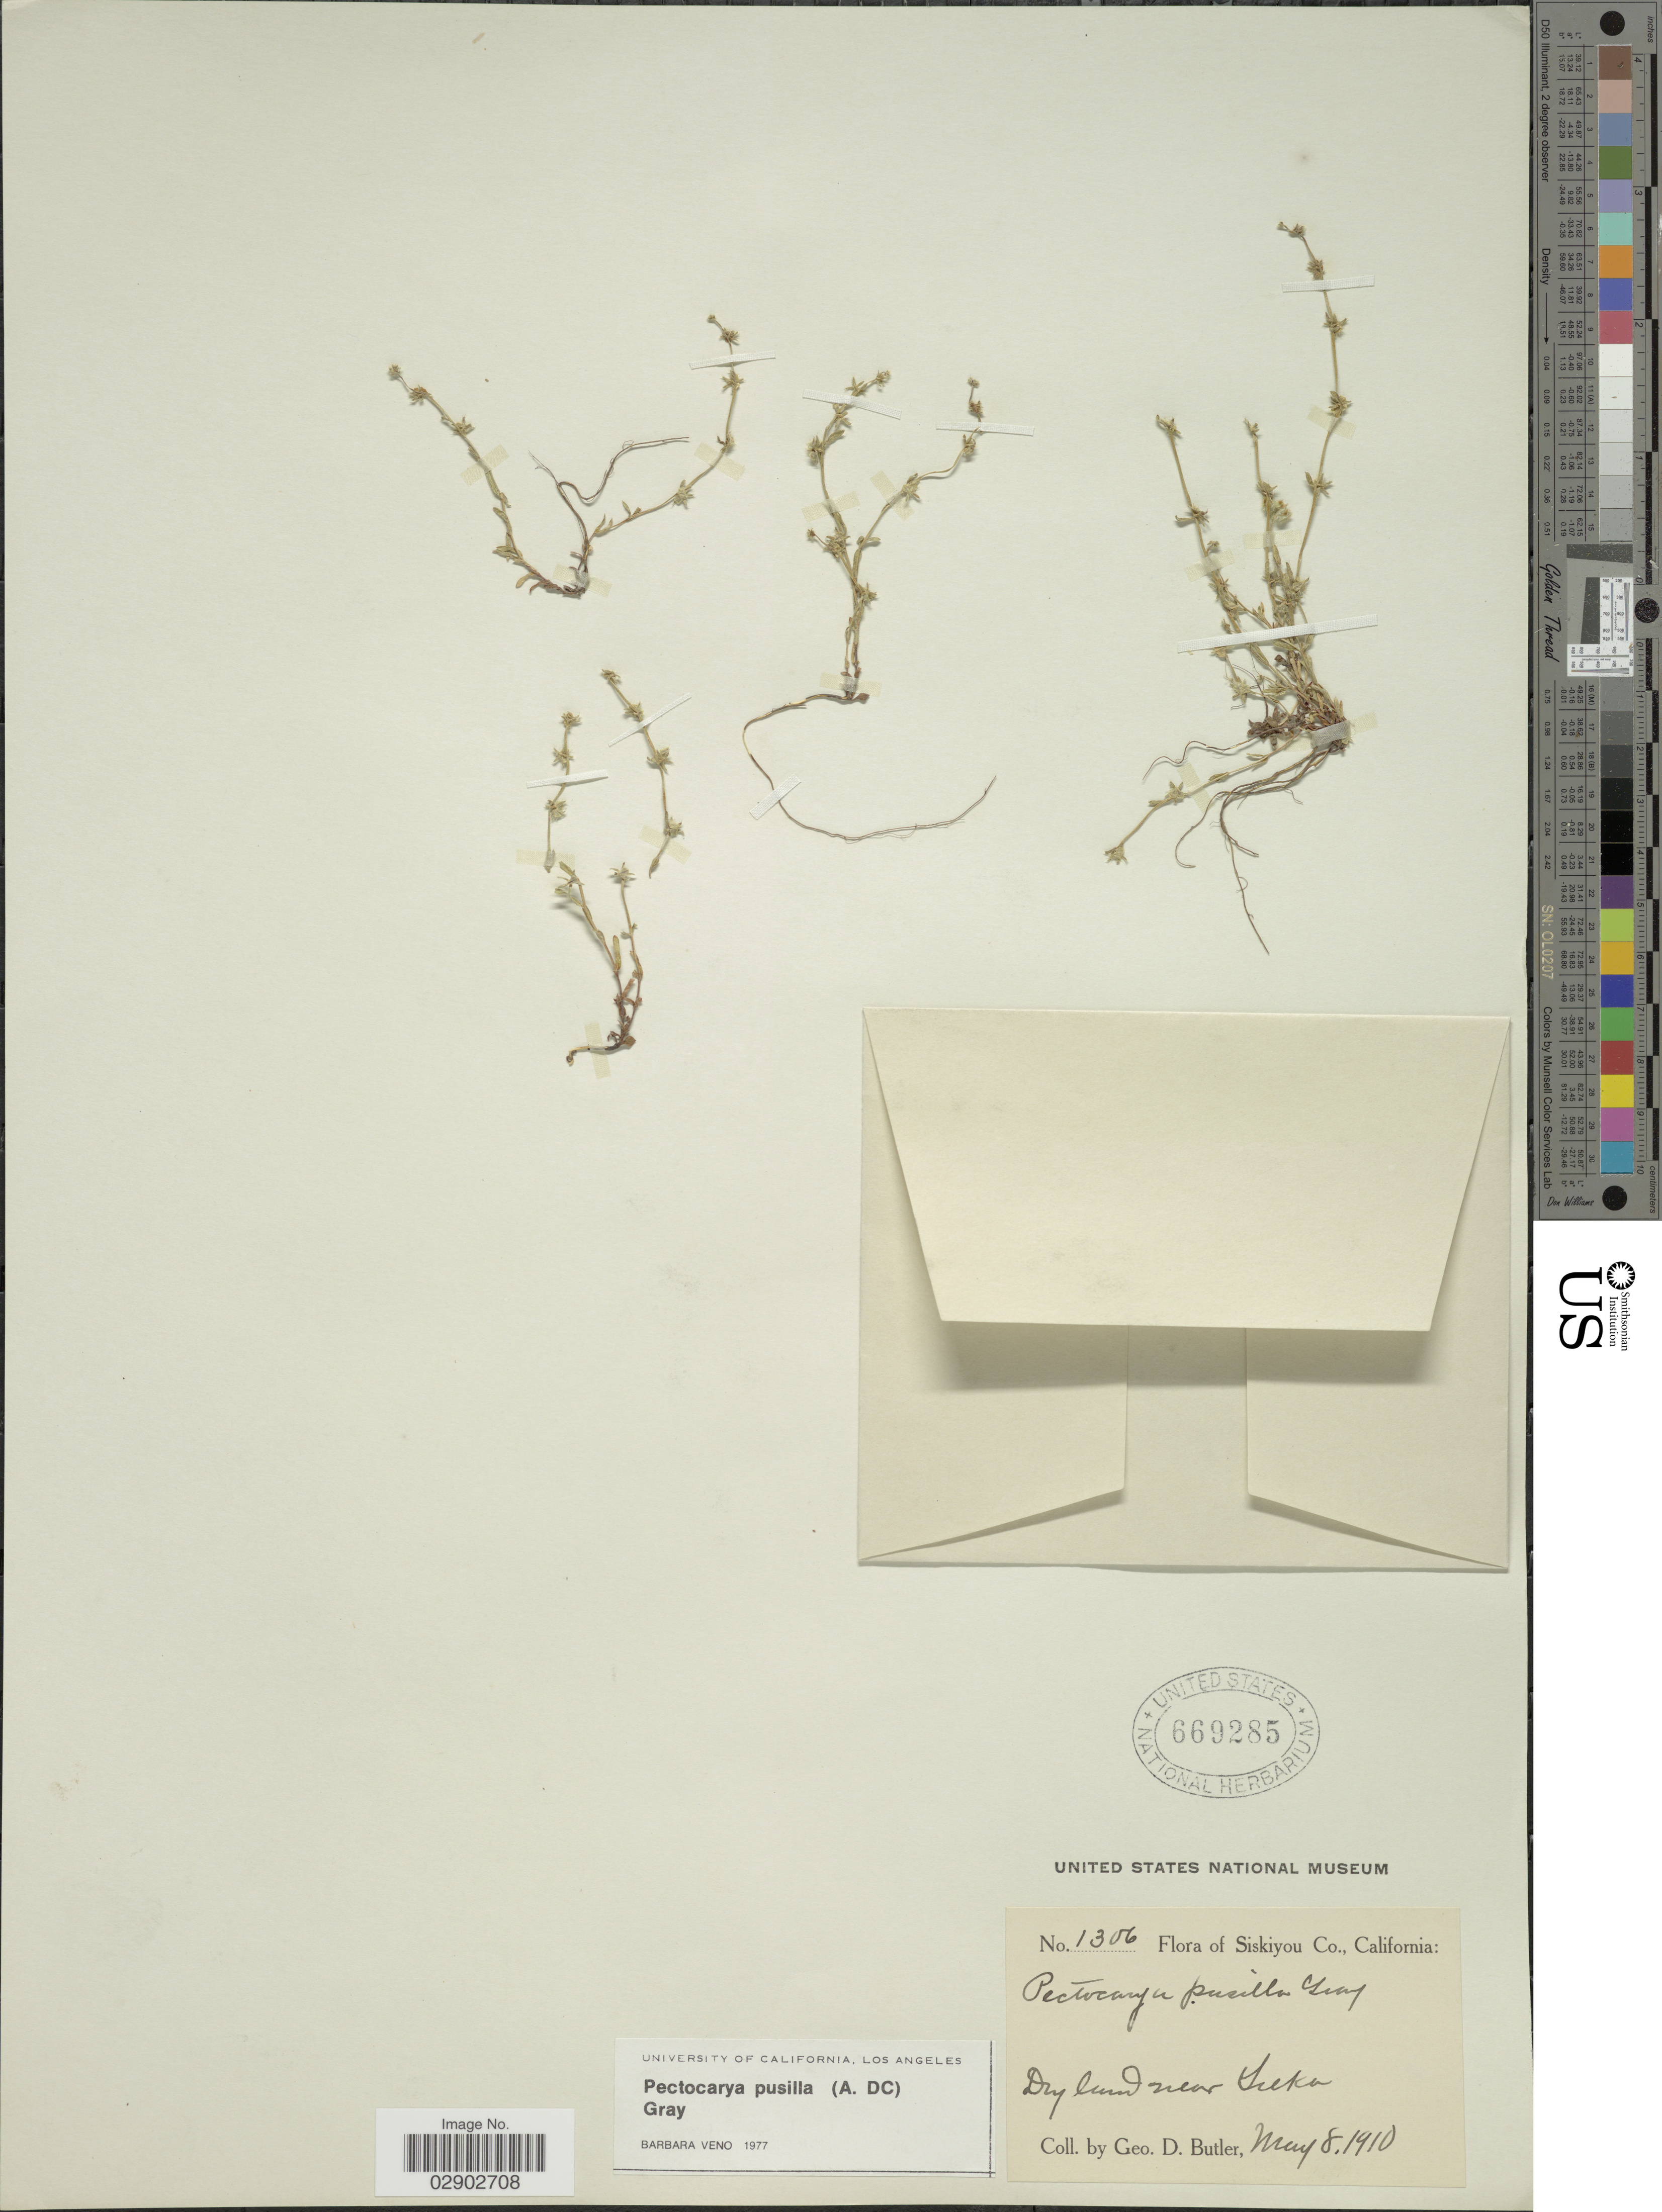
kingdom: Plantae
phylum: Tracheophyta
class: Magnoliopsida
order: Boraginales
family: Boraginaceae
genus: Pectocarya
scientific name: Pectocarya pusilla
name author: (A. DC.) A. Gray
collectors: G. D. Butler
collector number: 1306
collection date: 1910-05-08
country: United States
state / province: California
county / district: Siskiyou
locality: Siskiyou Co., Dry land near Yreka.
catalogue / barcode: US 669285